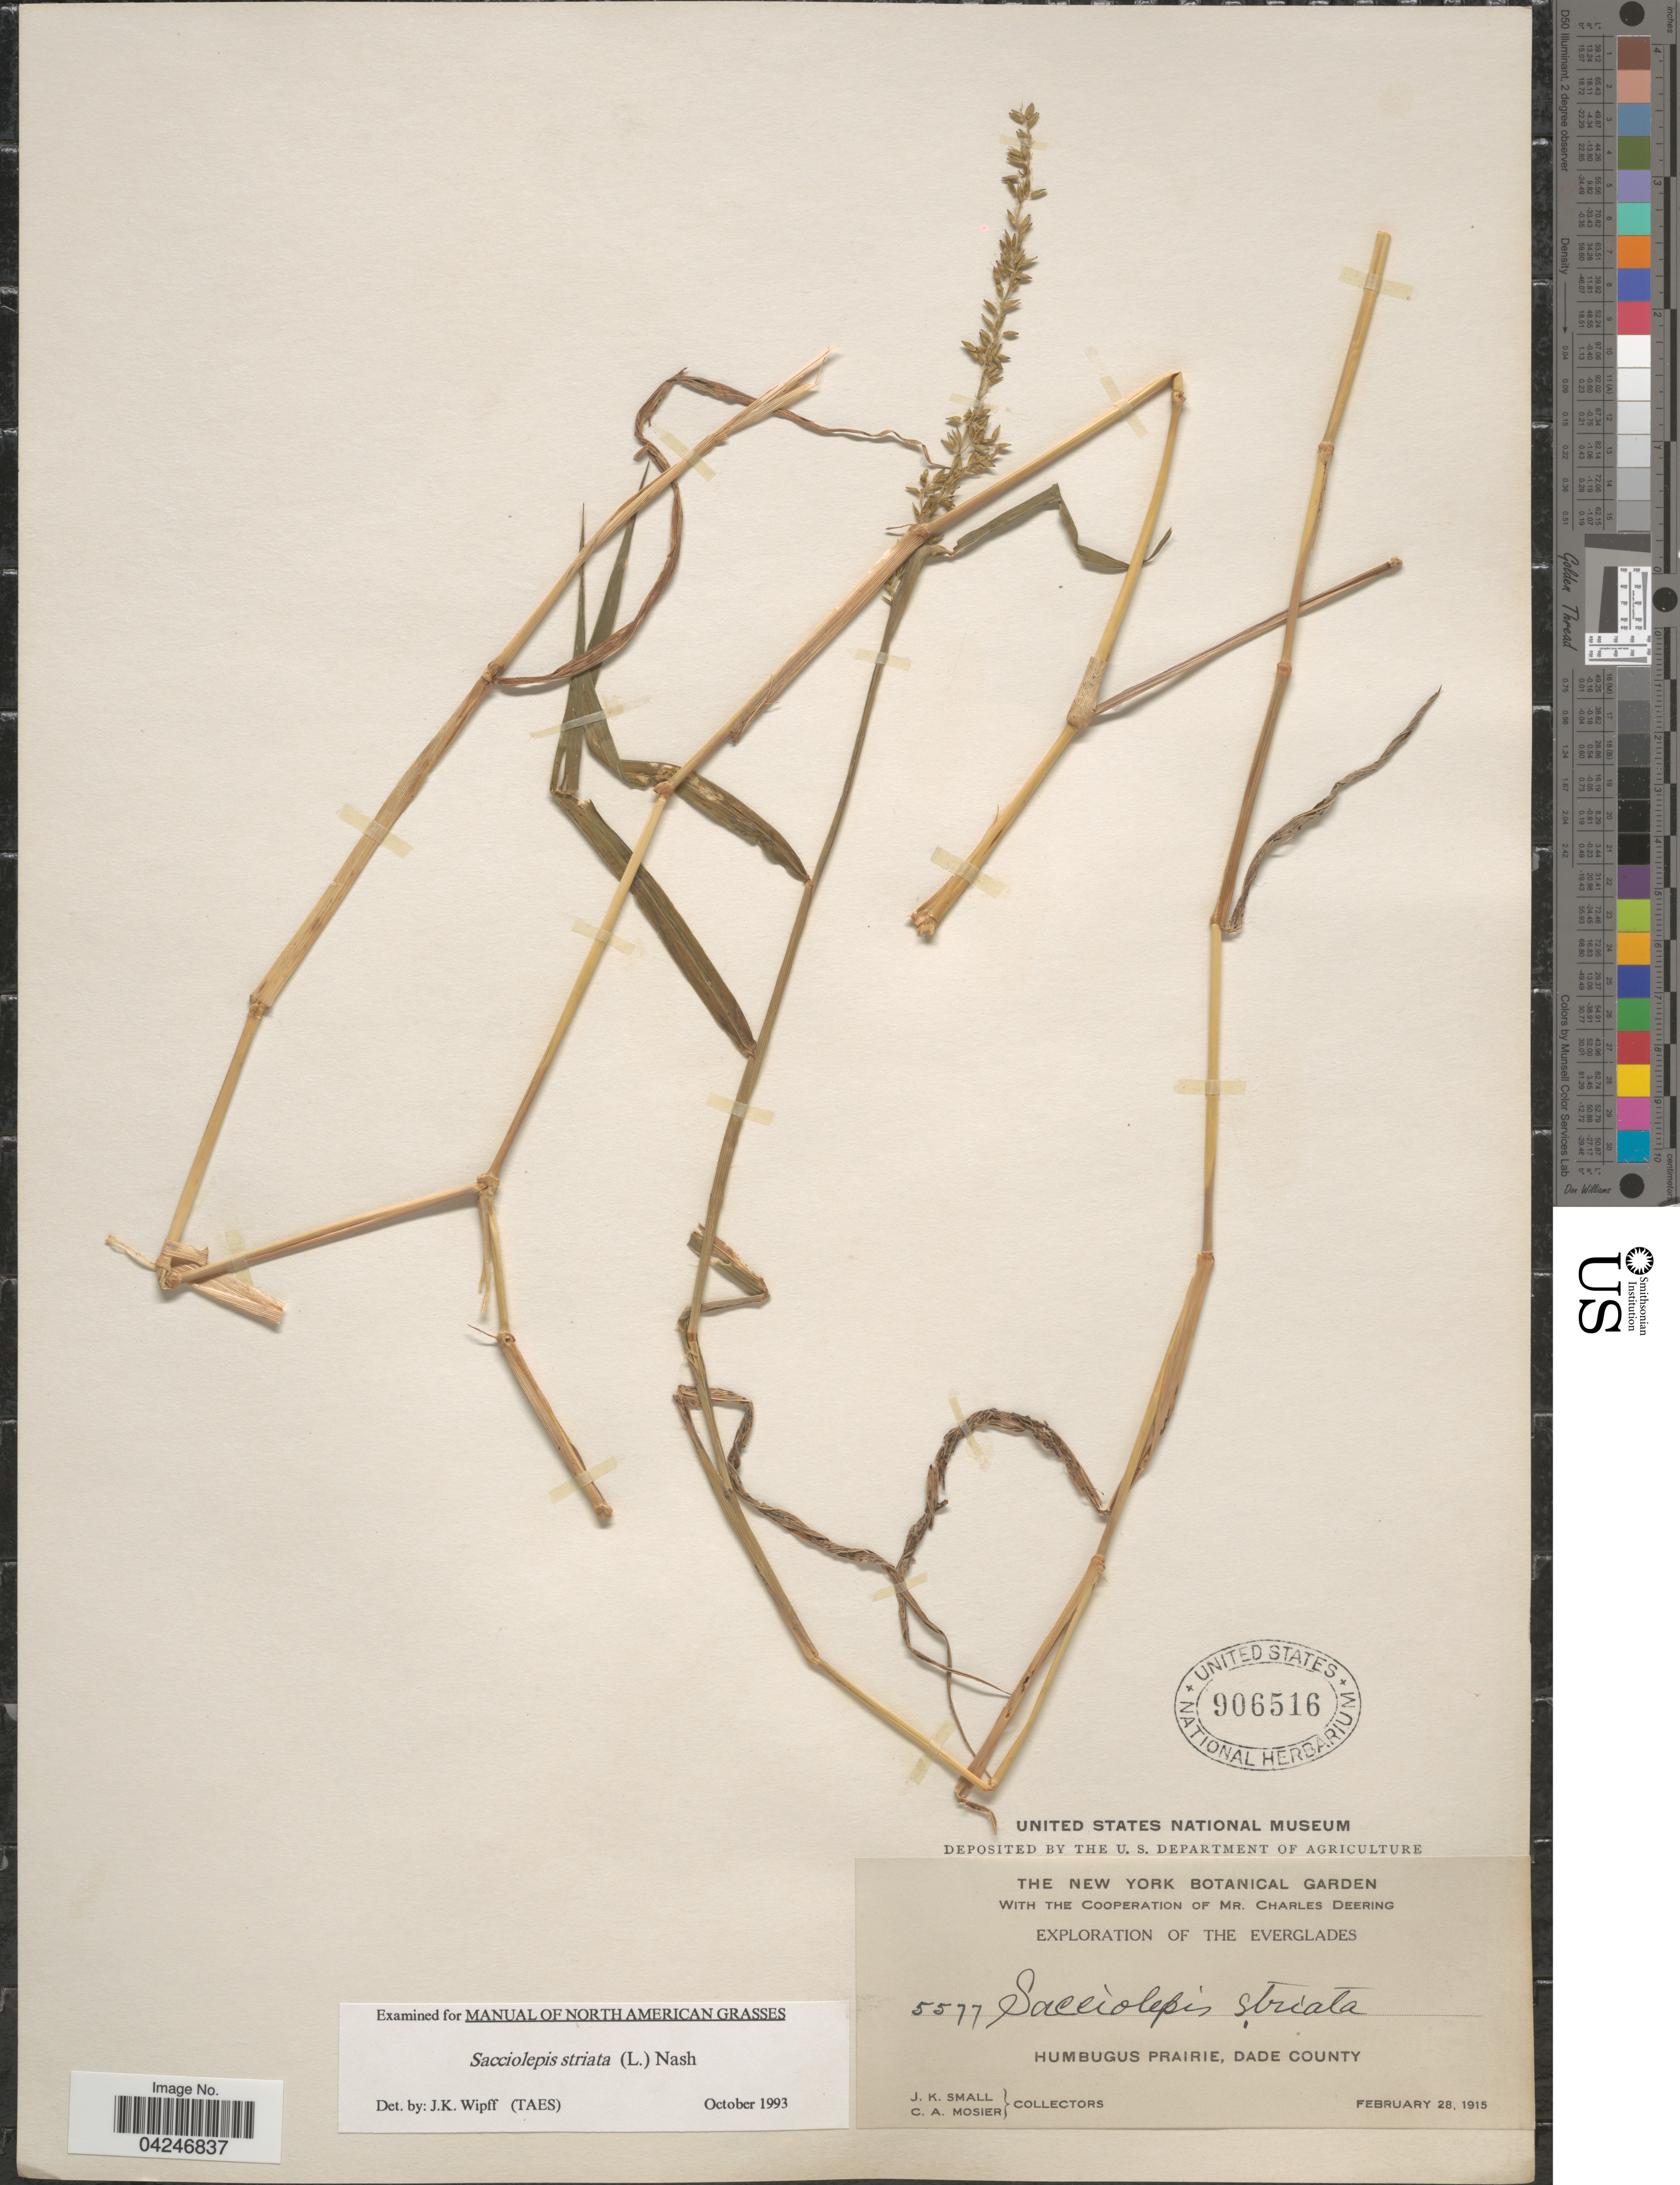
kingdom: Plantae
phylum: Tracheophyta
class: Liliopsida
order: Poales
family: Poaceae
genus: Sacciolepis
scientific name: Sacciolepis striata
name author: (L.) Nash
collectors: J. K. Small & C. A. Mosier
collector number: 5577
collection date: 1915-02-28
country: United States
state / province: Florida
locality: Exploration Of The Everglades. Humbugus Prairie, Dade County.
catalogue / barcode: US 906516